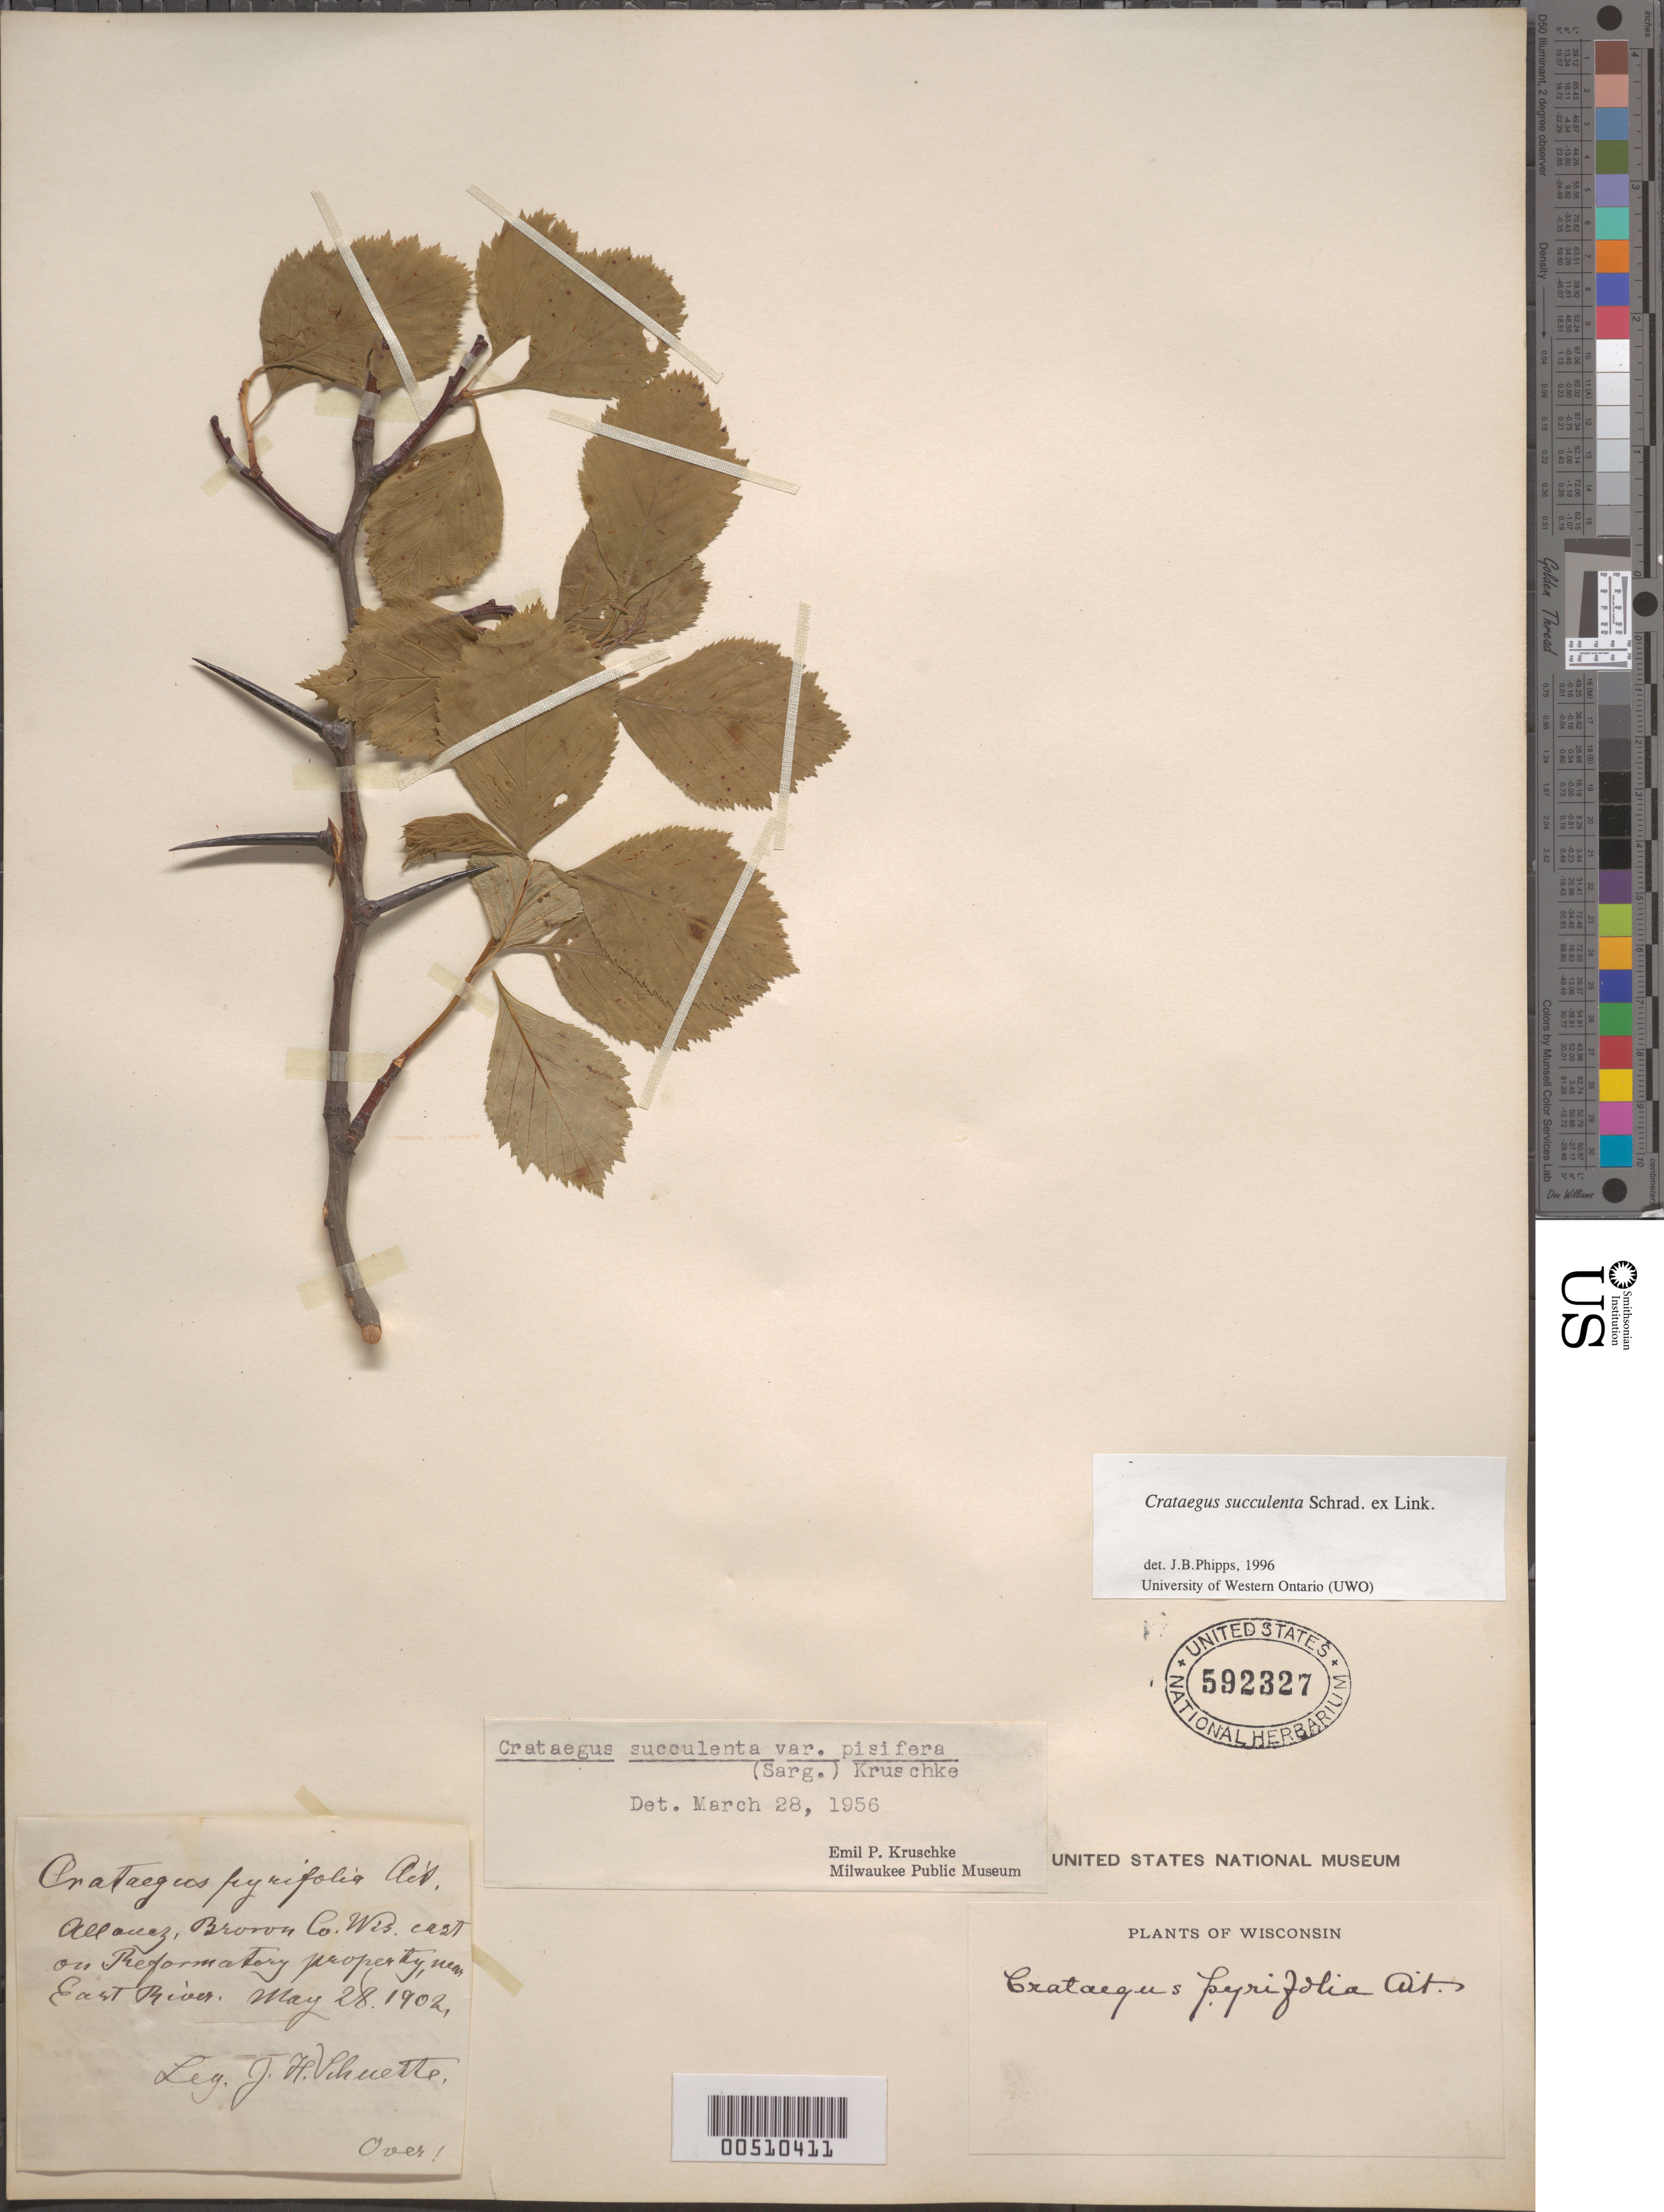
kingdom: Plantae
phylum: Tracheophyta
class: Magnoliopsida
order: Rosales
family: Rosaceae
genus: Crataegus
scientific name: Crataegus succulenta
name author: Schrad. ex Link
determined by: Phipps, James B., (UWO), University of Western Ontario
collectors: J. H. Schuette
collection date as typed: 28 May 1902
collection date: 1902-05-28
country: United States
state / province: Wisconsin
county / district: Brown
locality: Allouez, E on Reformatory property, near East River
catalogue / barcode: US 592327